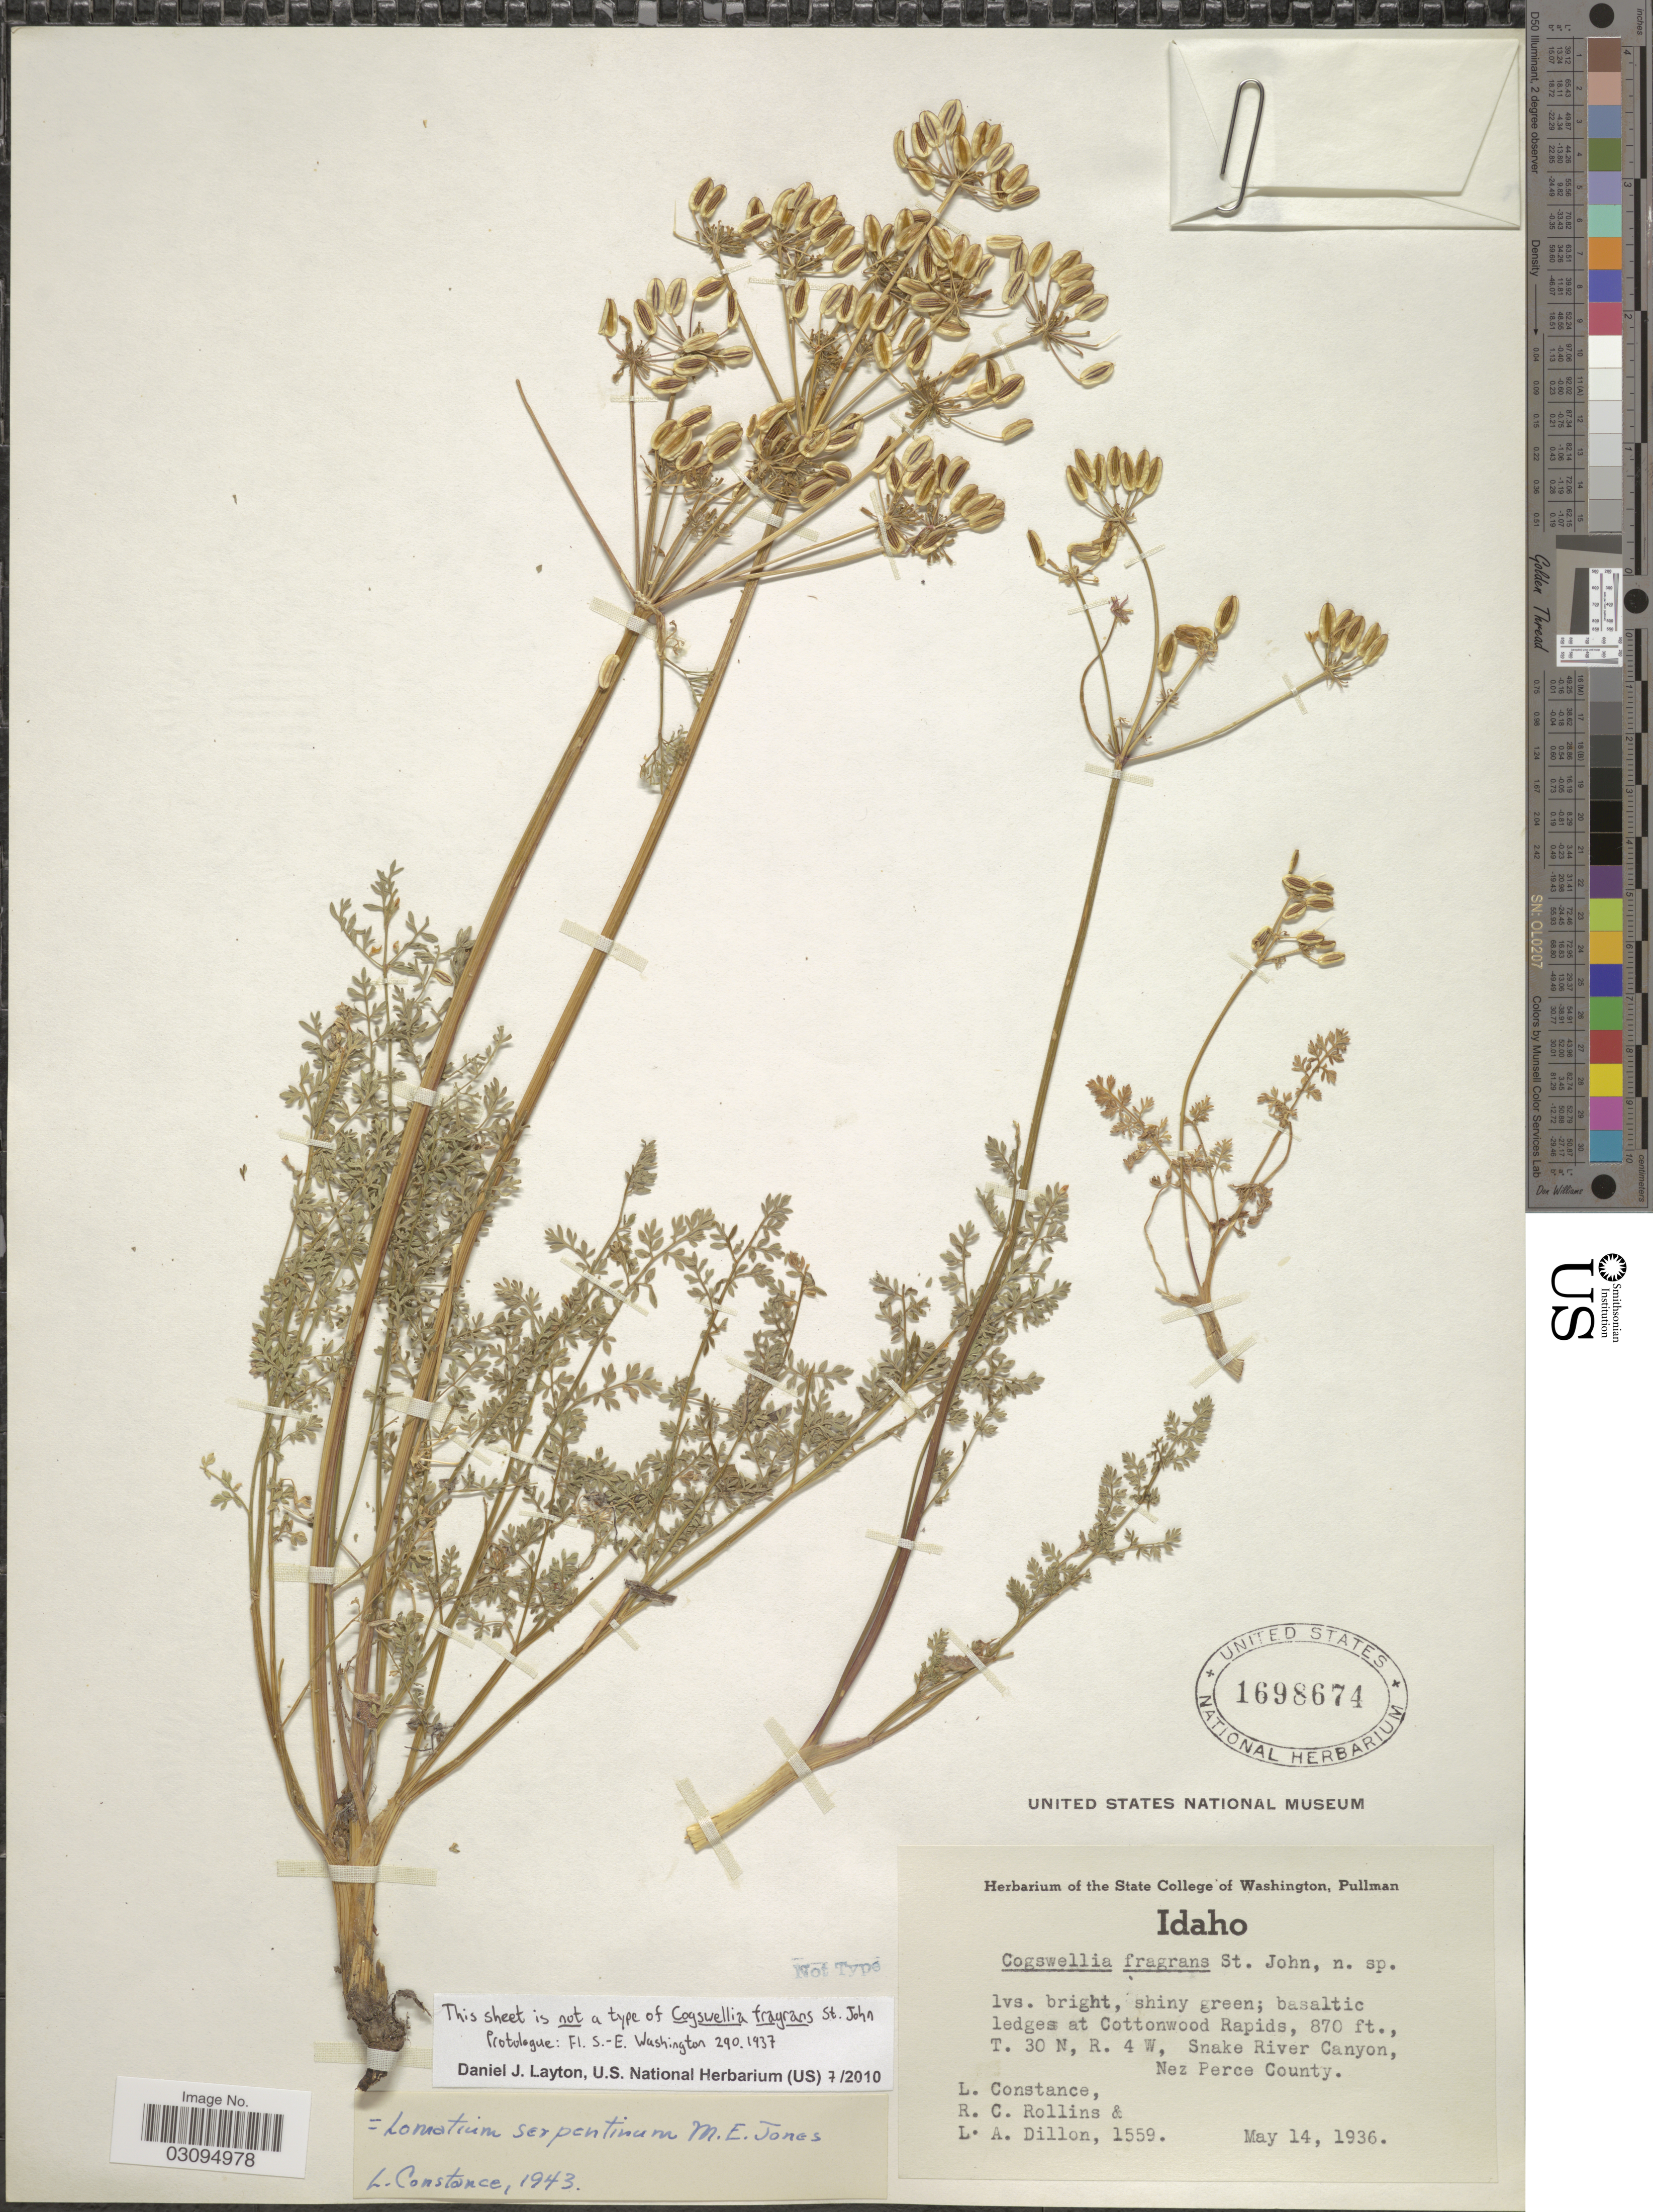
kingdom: Plantae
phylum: Tracheophyta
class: Magnoliopsida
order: Apiales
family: Apiaceae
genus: Lomatium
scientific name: Lomatium serpentinum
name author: (M.E. Jones) Mathias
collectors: L. Constance, R. C. Rollins & L. Dillon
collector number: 1559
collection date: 1936-05-14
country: United States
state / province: Idaho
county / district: Nez Perce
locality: Basaltic ledges at Cottonwood Rapids, T30N, R4W, Snake River Canyon, Nez Perce County.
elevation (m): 265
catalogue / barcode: US 1698674